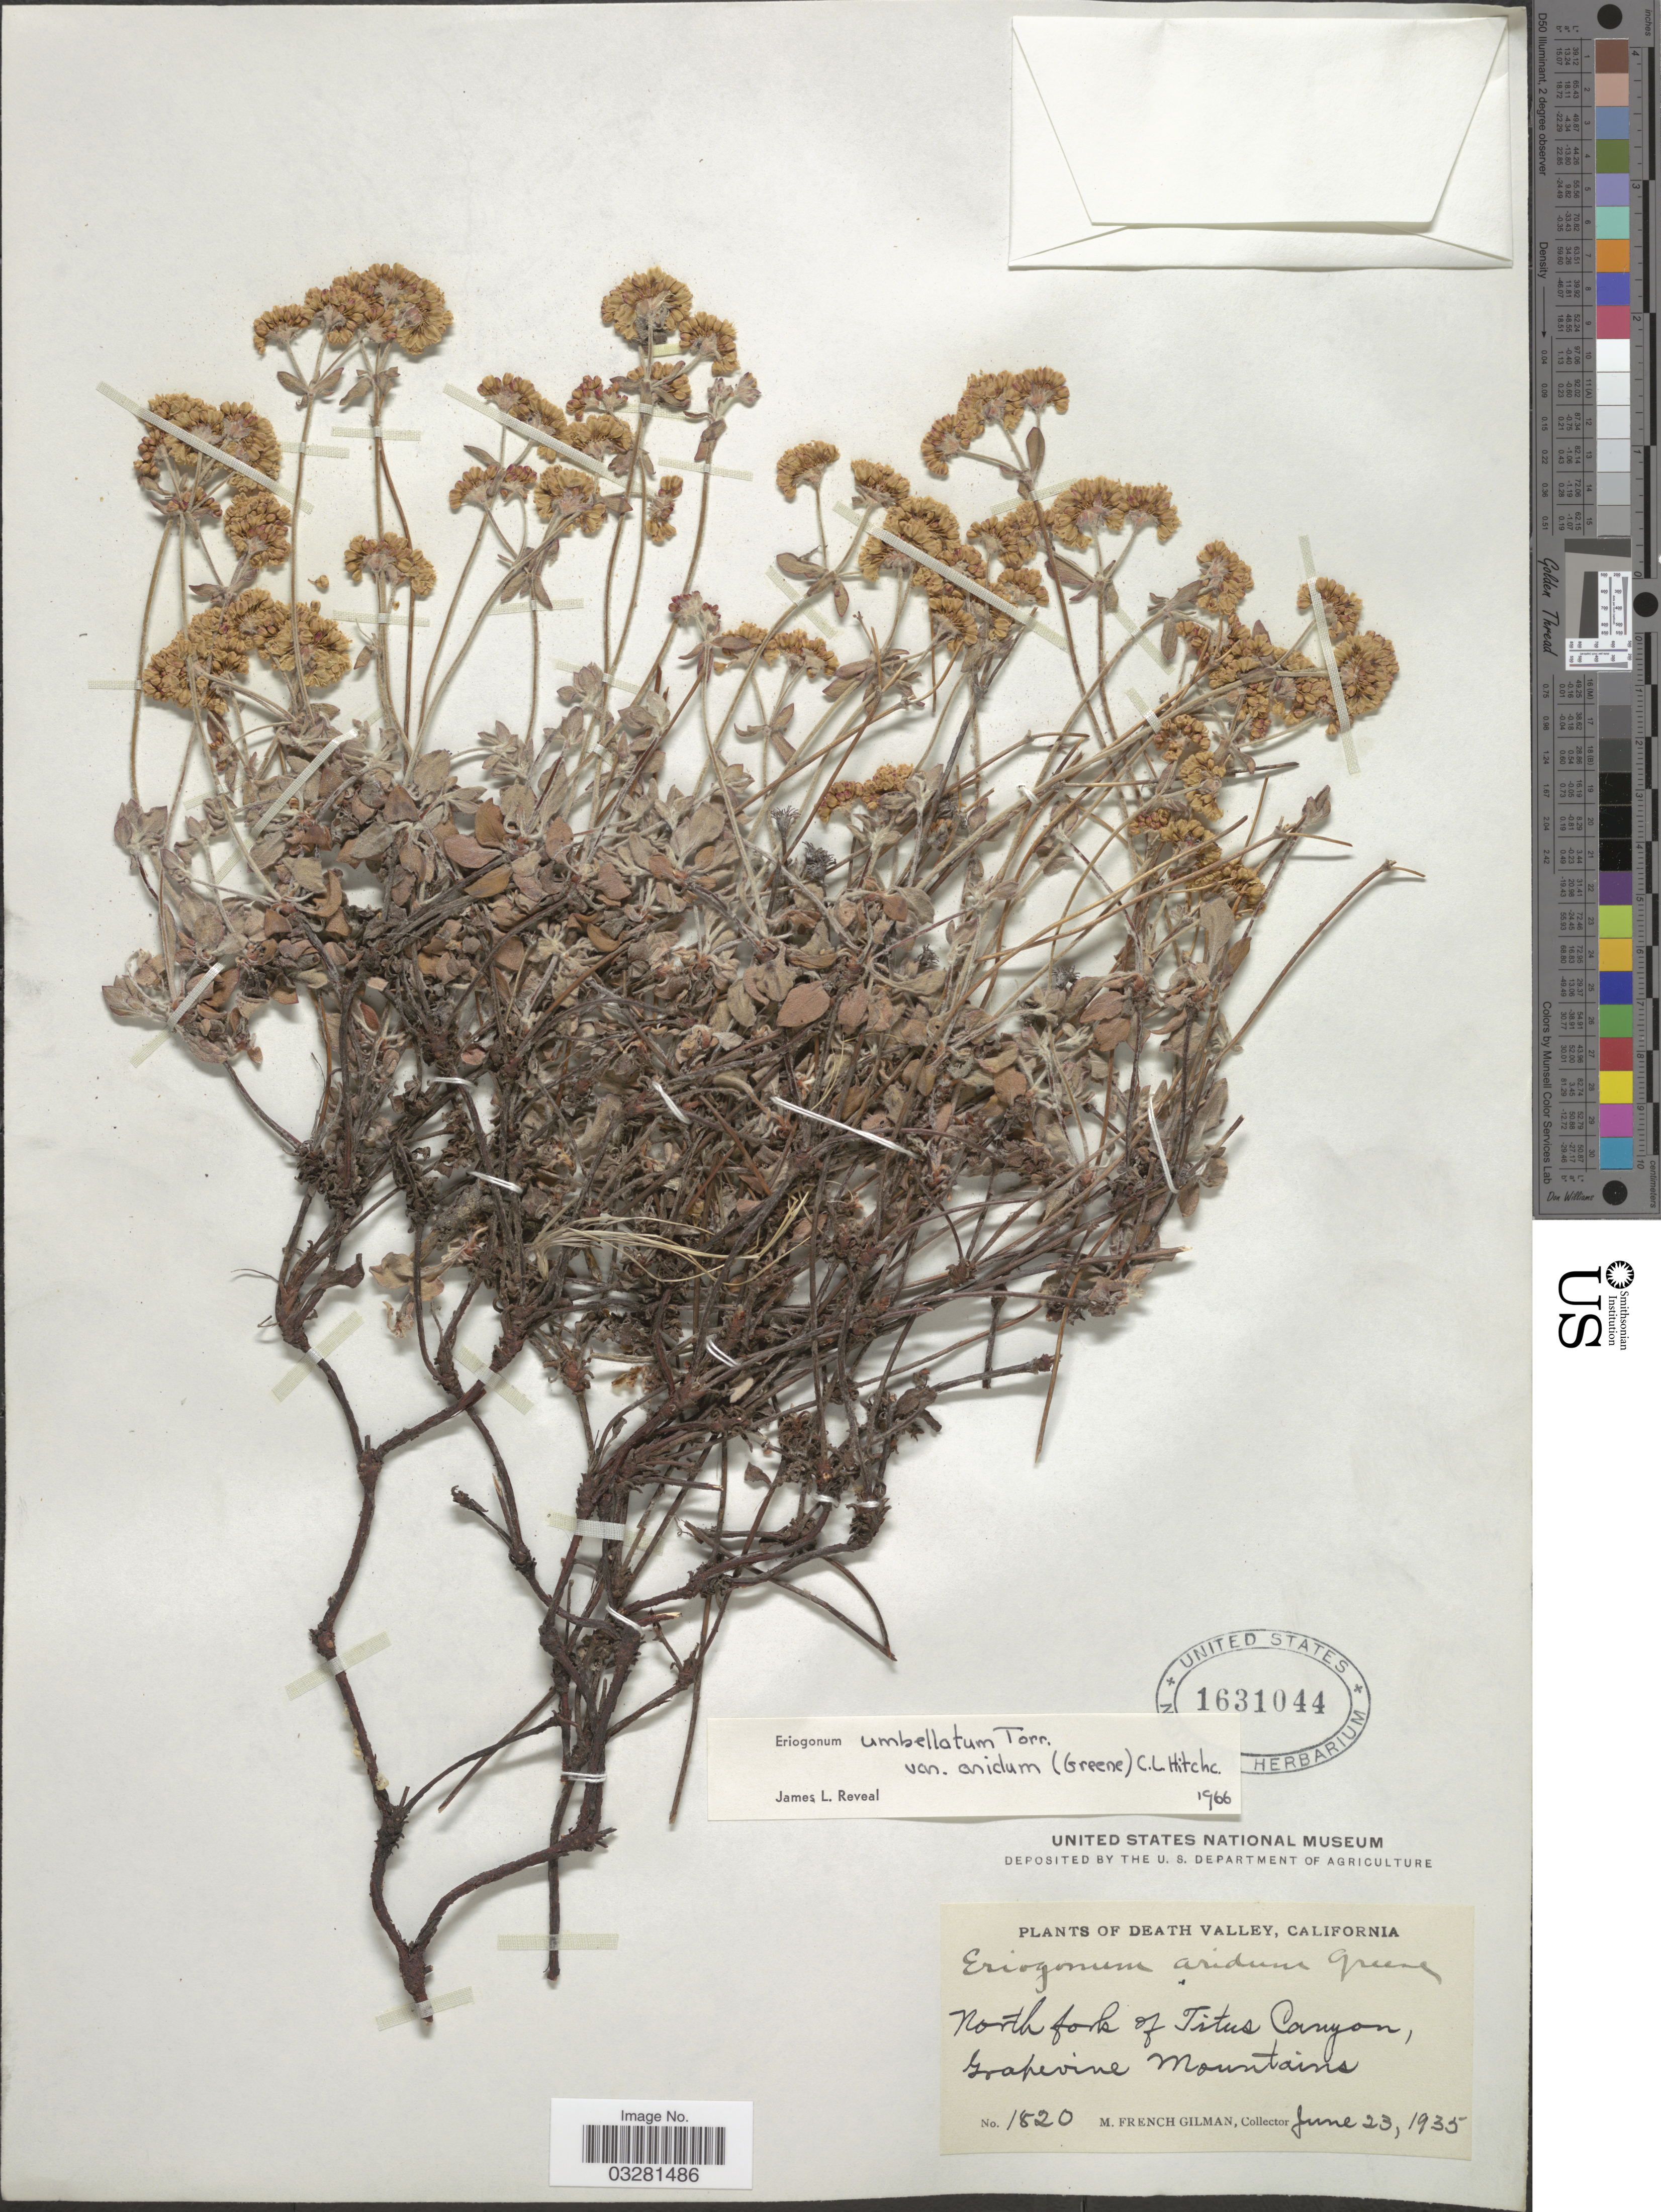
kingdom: Plantae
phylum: Tracheophyta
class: Magnoliopsida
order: Caryophyllales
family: Polygonaceae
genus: Eriogonum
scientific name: Eriogonum umbellatum var. aridum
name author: (S.W. Greene) C.L. Hitchc.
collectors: M. F. Gilman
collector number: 1820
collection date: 1935-06-23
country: United States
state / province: California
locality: Death Valley. North fork of Titus Canyon, Grapevine Mountains.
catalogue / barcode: US 1631044